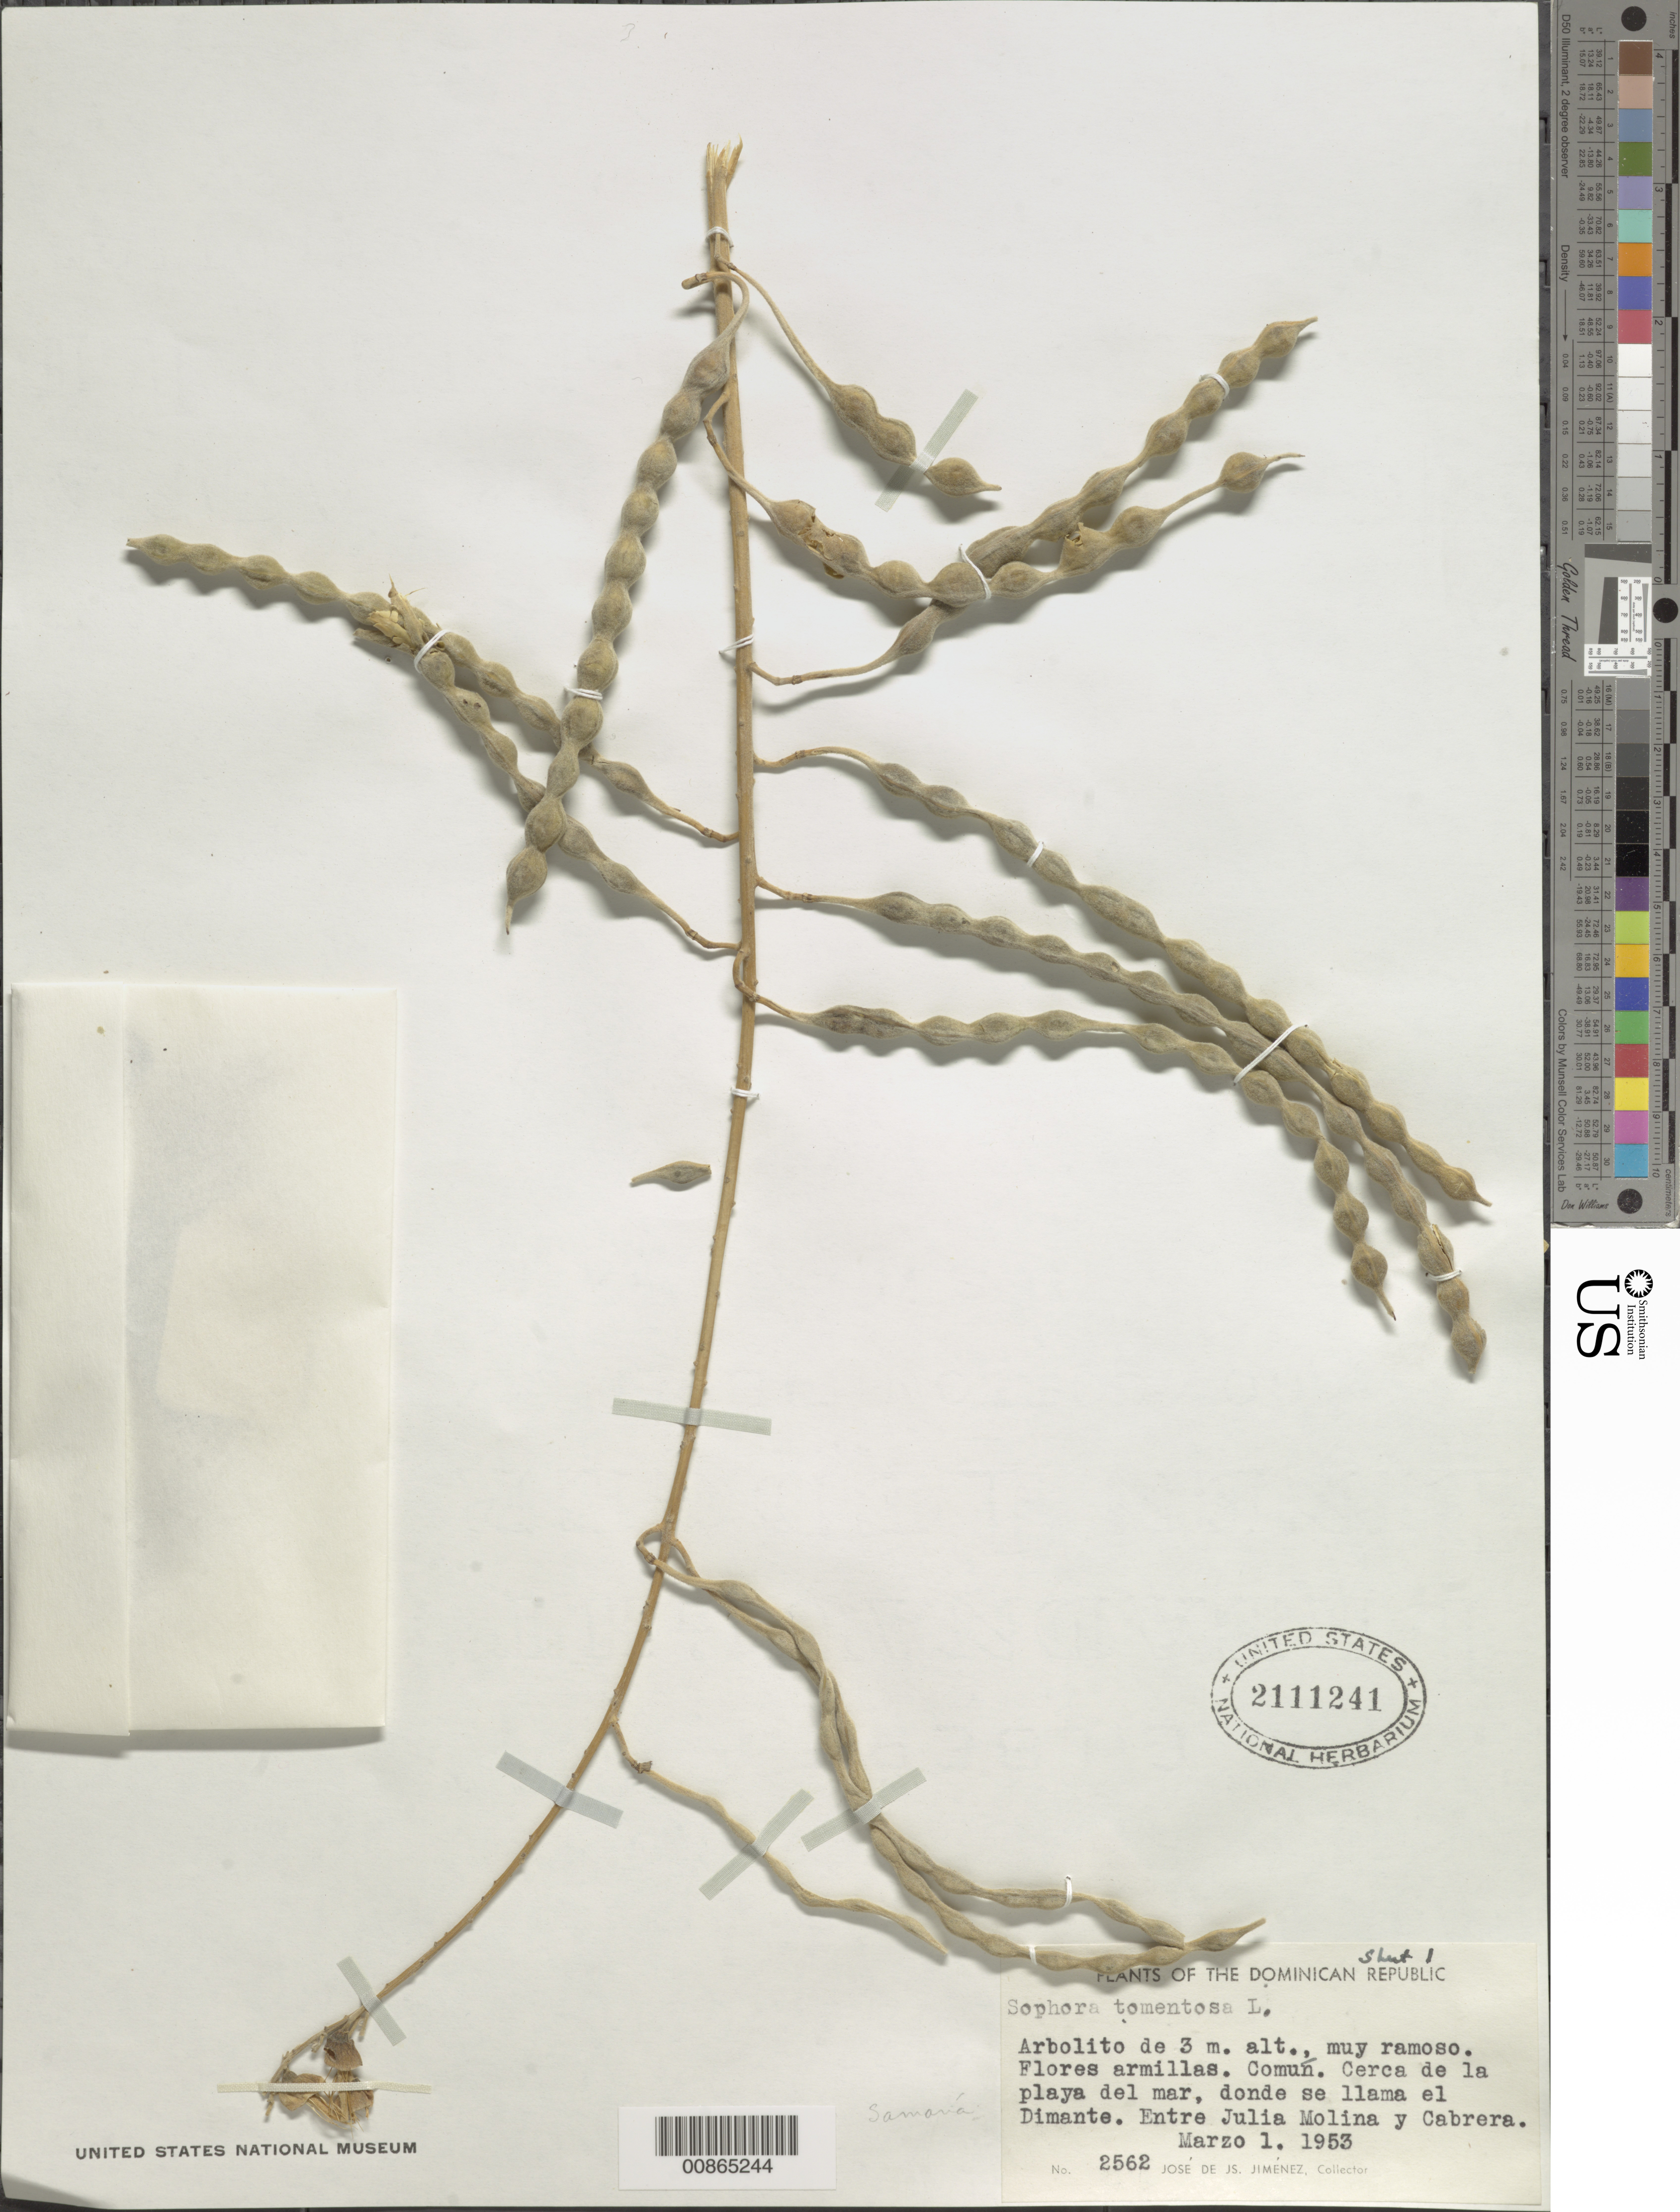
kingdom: Plantae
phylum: Tracheophyta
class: Magnoliopsida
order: Fabales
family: Fabaceae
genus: Sophora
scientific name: Sophora tomentosa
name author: L.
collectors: J. J. Jiménez Almonte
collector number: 2562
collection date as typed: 01 Mar 1953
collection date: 1953-03-01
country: Dominican Republic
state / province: Samana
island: Hispaniola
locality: Entre Julia Molina y Cabrera.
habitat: Cerca de la playa del mar.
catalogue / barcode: US 2111241